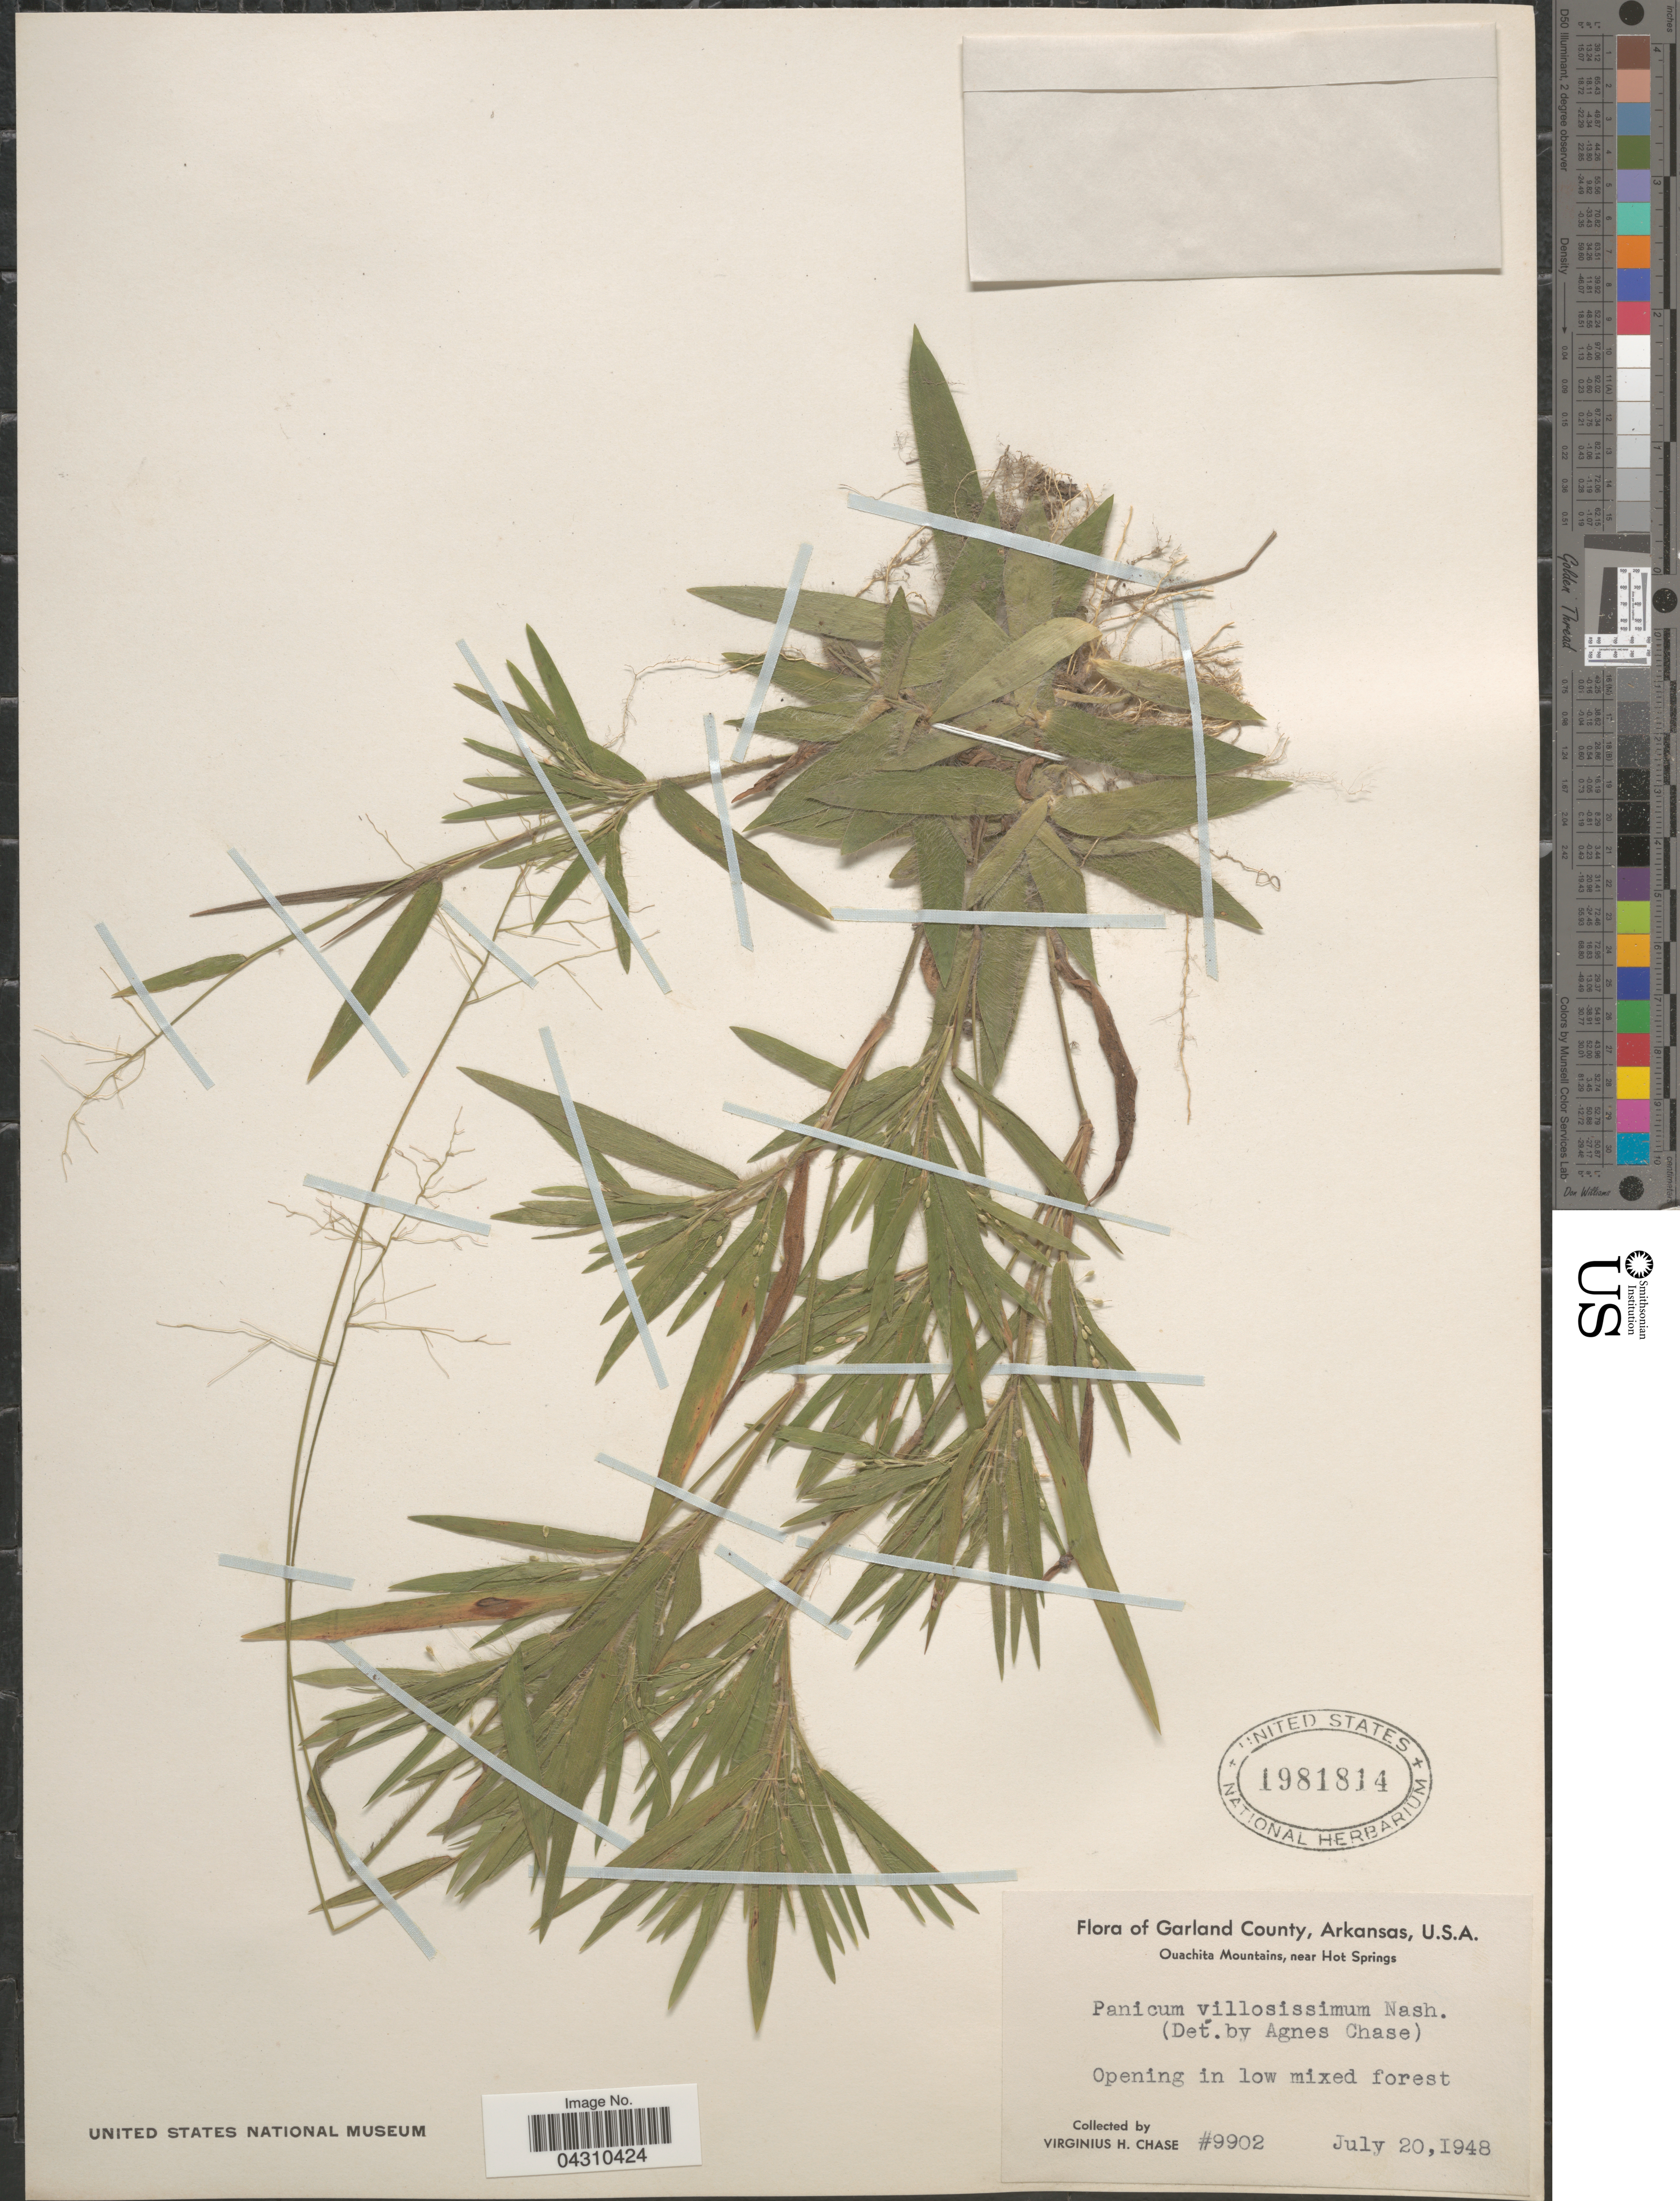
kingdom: Plantae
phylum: Tracheophyta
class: Liliopsida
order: Poales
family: Poaceae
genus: Dichanthelium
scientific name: Dichanthelium acuminatum var. acuminatum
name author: (Sw.) Gould & C.A. Clark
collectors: V. H. Chase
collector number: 9902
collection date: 1948-07-20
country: United States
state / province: Arkansas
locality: Garland County. Ouachita Mountains, near Hot Springs.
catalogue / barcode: US 1981814